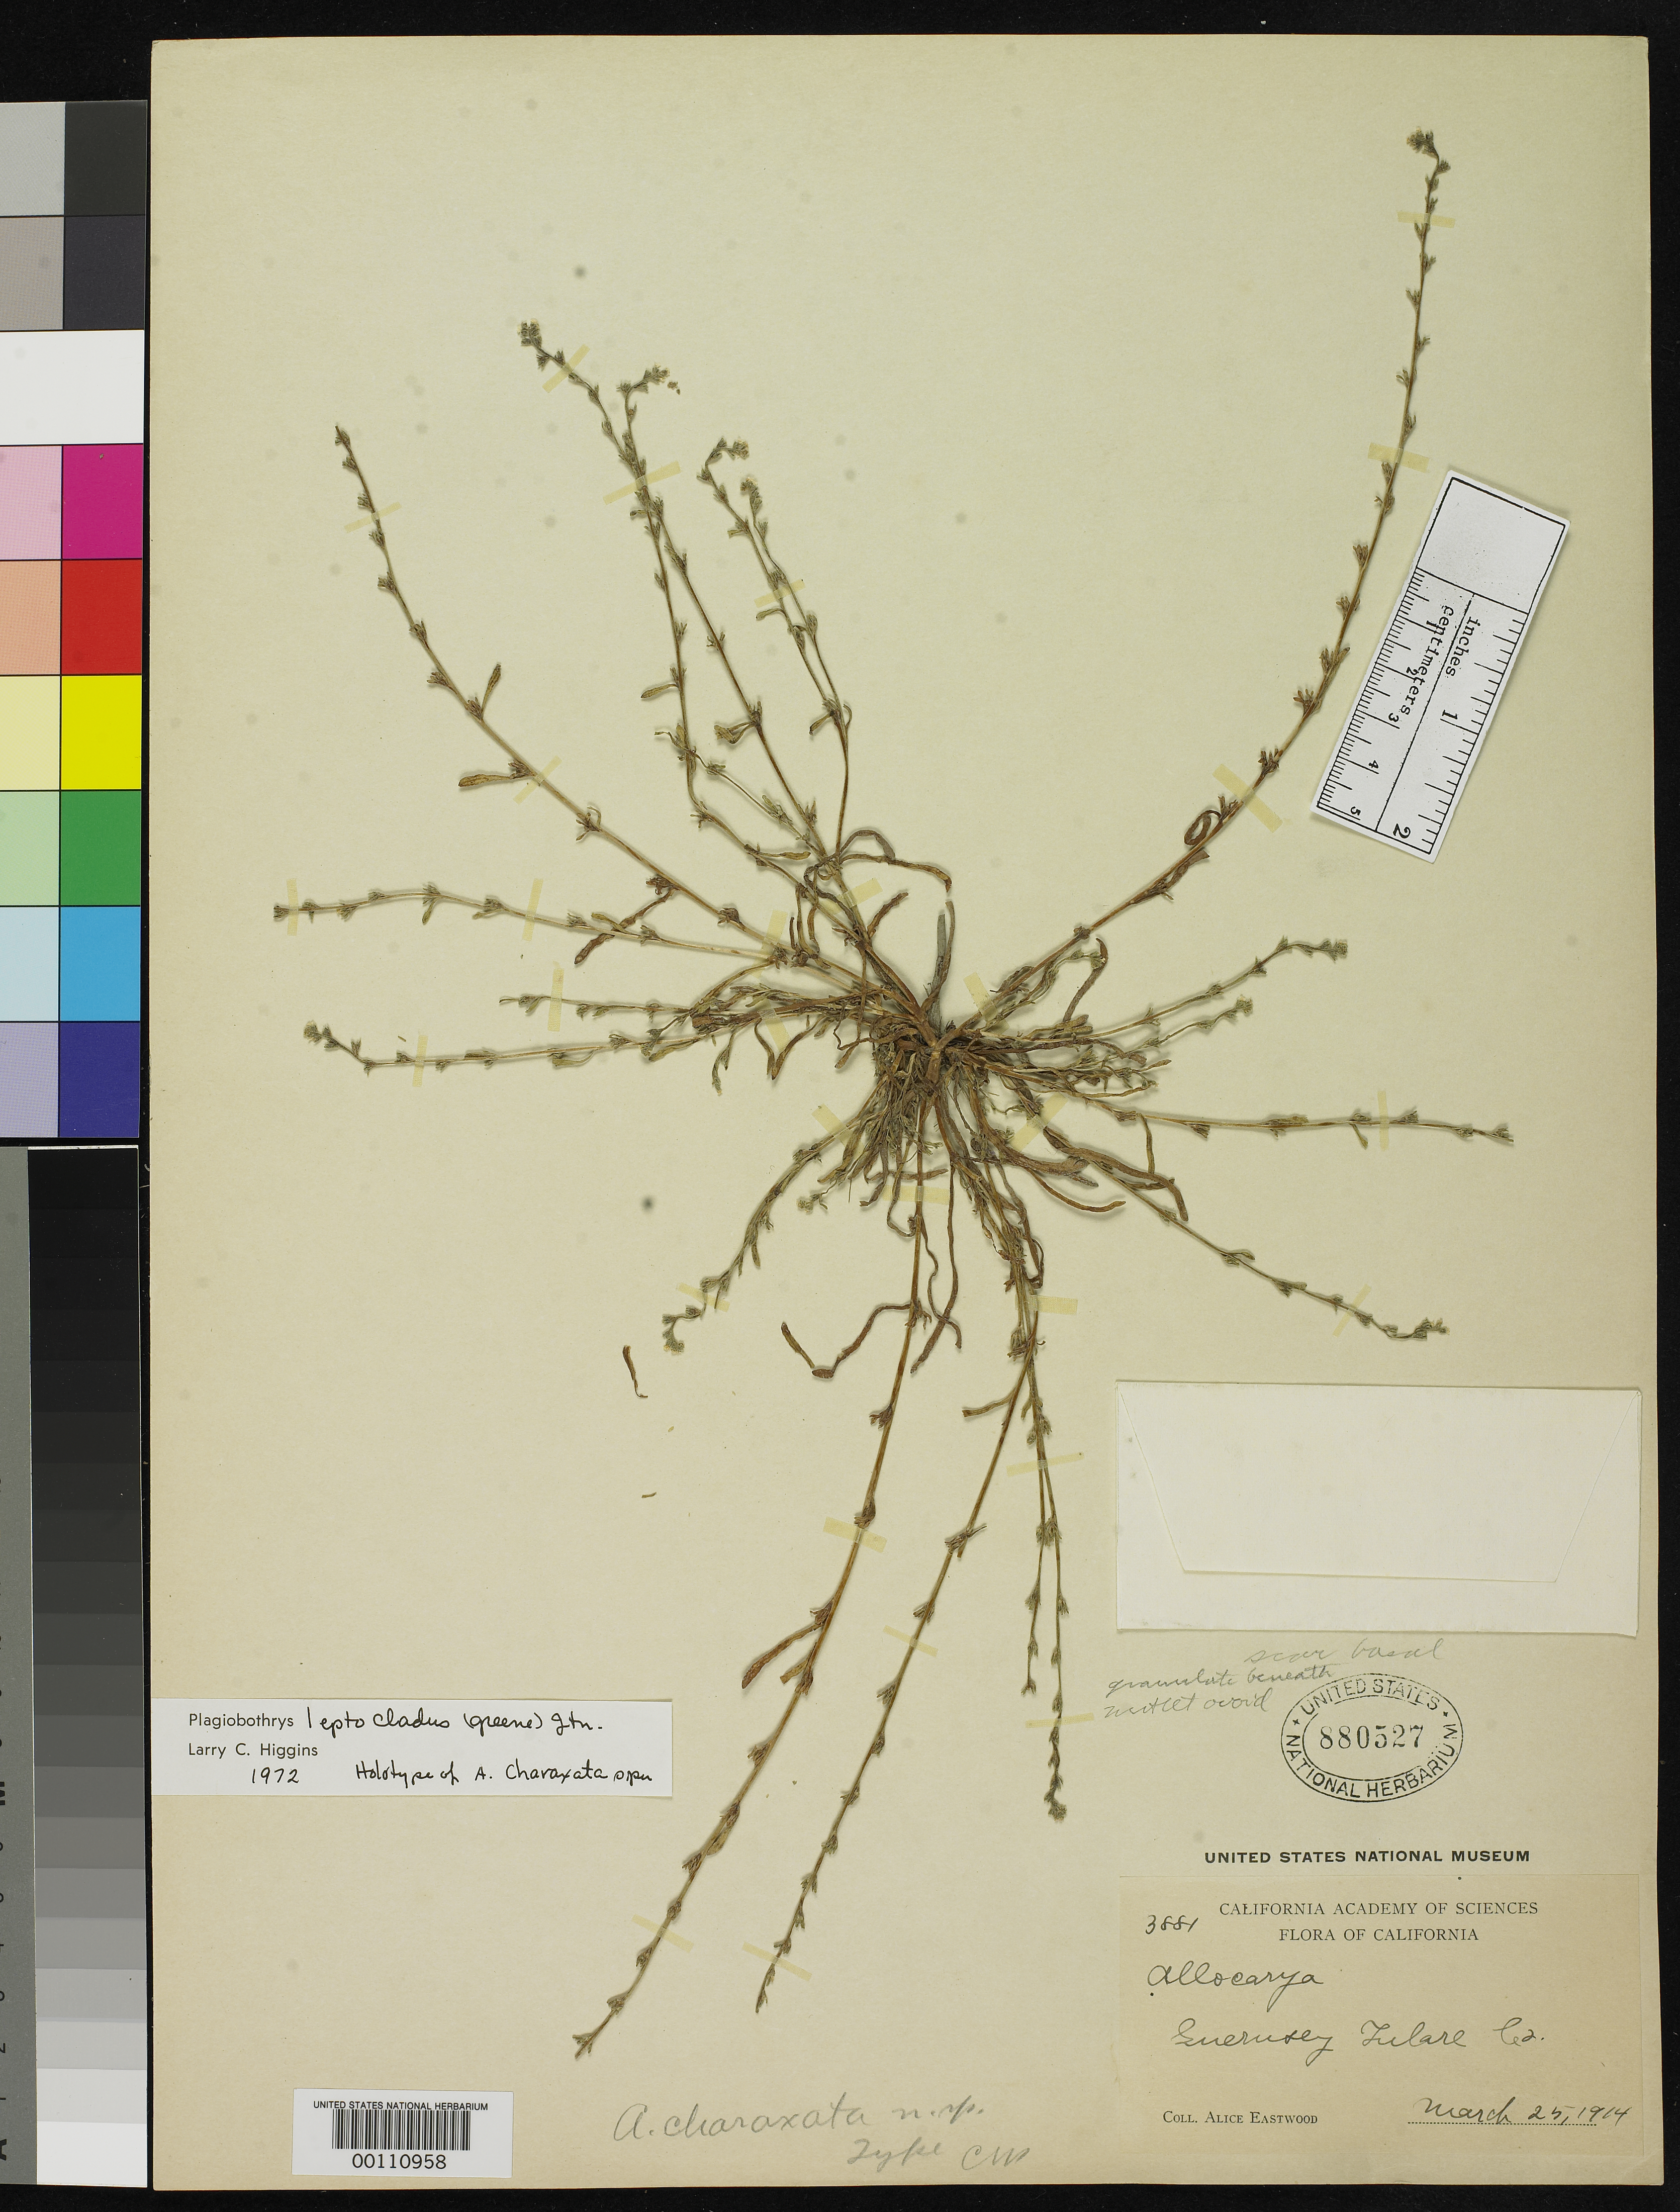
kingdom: Plantae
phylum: Tracheophyta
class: Magnoliopsida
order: Boraginales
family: Boraginaceae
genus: Allocarya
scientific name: Allocarya charaxata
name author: Piper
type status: Holotype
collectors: A. Eastwood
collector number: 3881 p.p.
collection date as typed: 25 Mar 1914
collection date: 1914-03-25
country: United States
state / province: California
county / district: Tulare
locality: Guernsey.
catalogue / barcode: US 880527